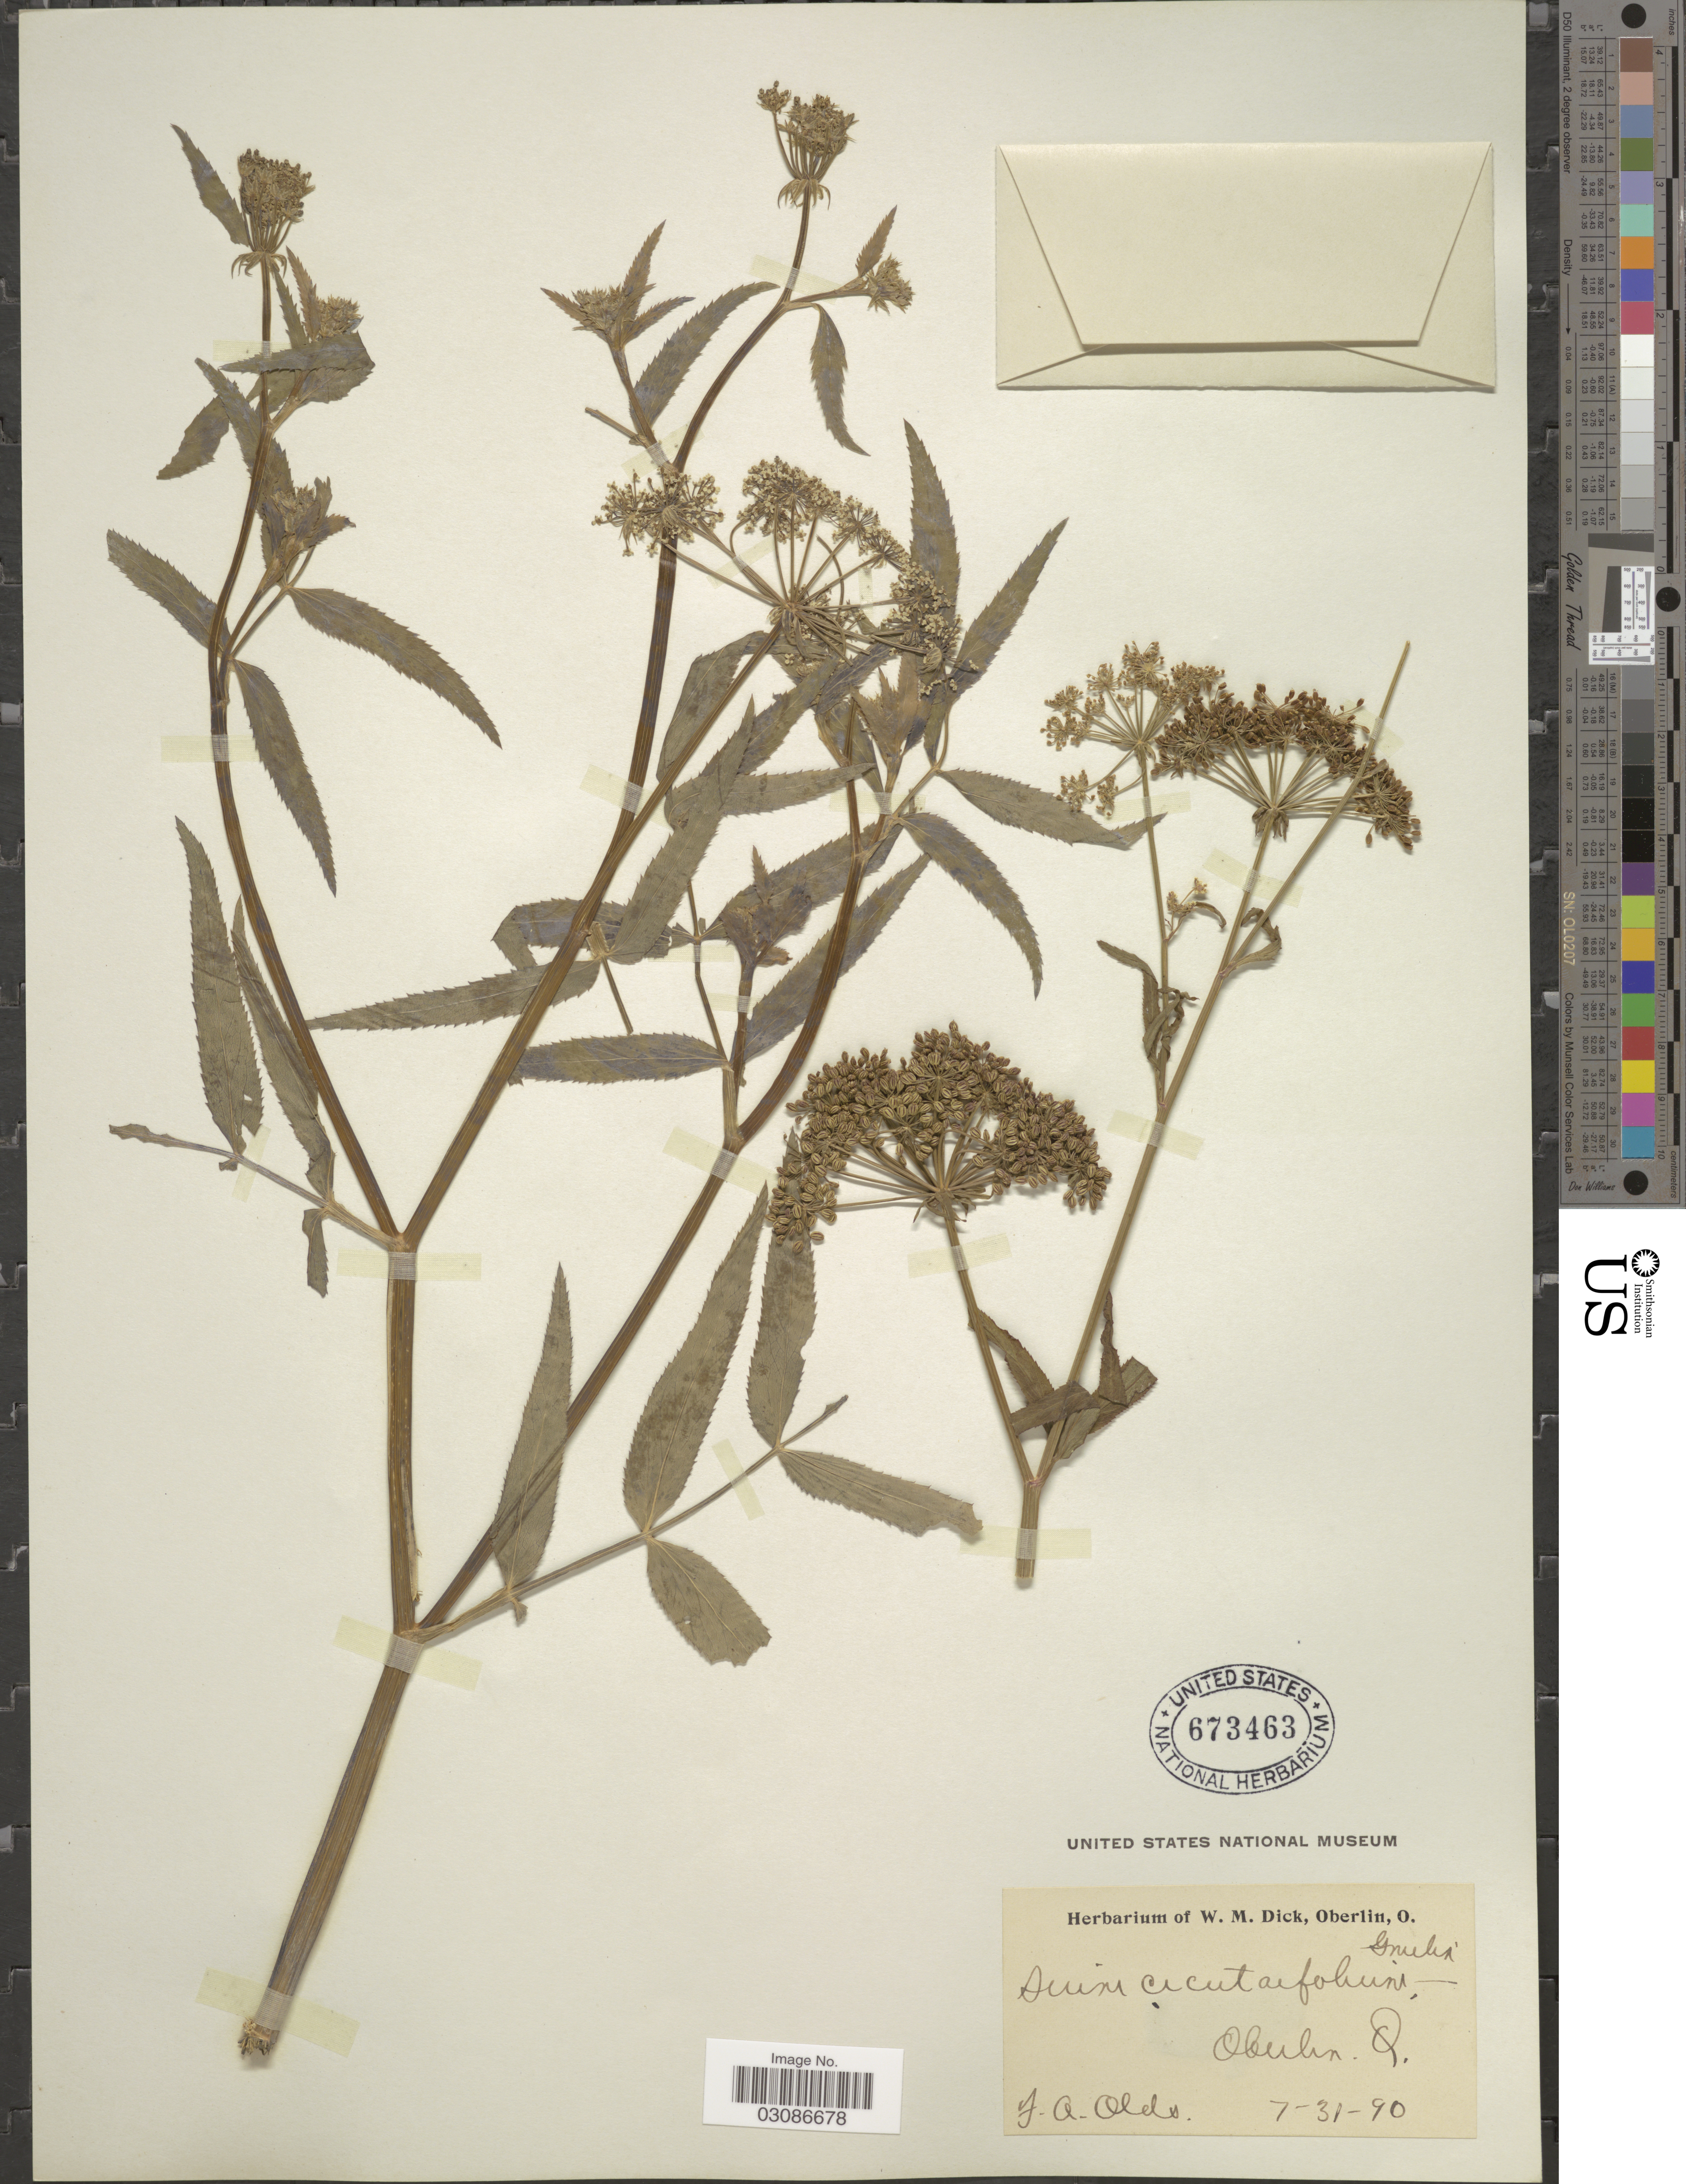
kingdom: Plantae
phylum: Tracheophyta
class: Magnoliopsida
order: Apiales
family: Apiaceae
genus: Sium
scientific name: Sium suave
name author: Walter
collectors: J. Olds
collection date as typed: Transcribed d/m/y: 31/7/90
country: United States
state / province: Ohio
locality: Oberlin, O.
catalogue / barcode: US 673463